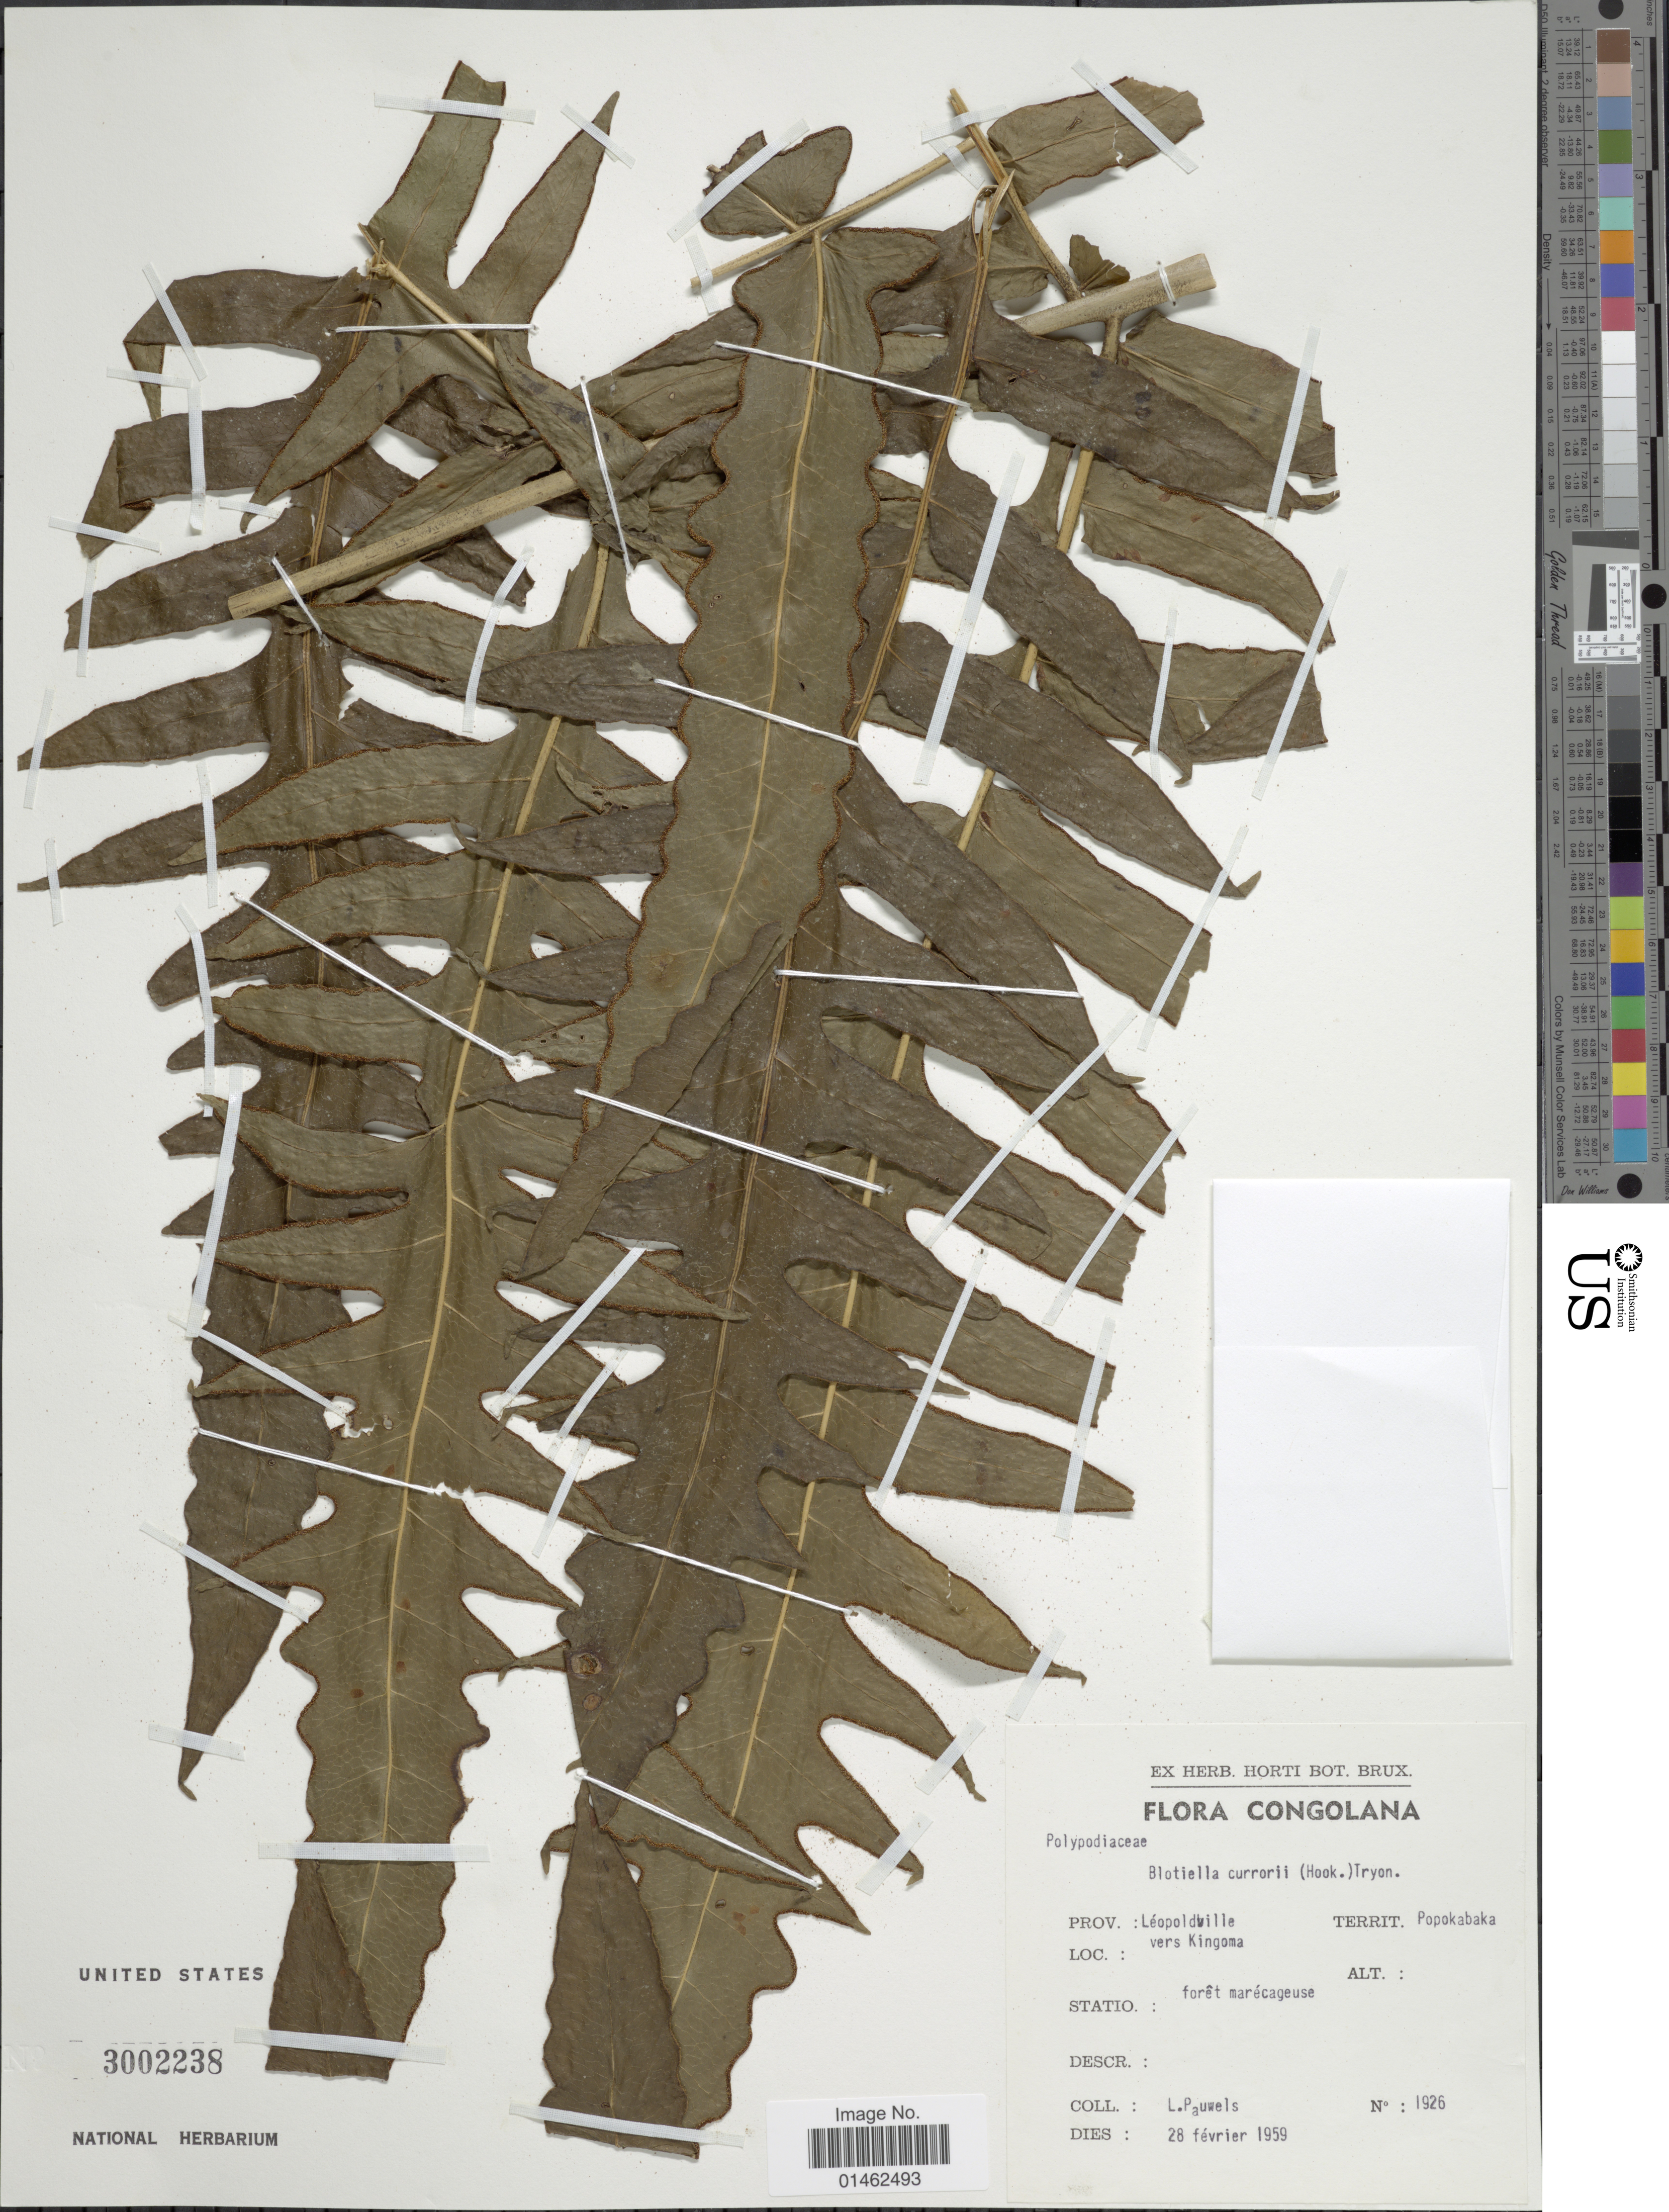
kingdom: Plantae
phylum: Tracheophyta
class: Polypodiopsida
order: Polypodiales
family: Dennstaedtiaceae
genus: Blotiella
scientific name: Blotiella currorii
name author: Hook.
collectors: L. Pauwels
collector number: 1926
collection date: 1959-02-28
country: Congo, Democratic Republic of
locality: Prov. Léopoldville, Territ Popokabaka, vers Kingoma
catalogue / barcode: US 3002238